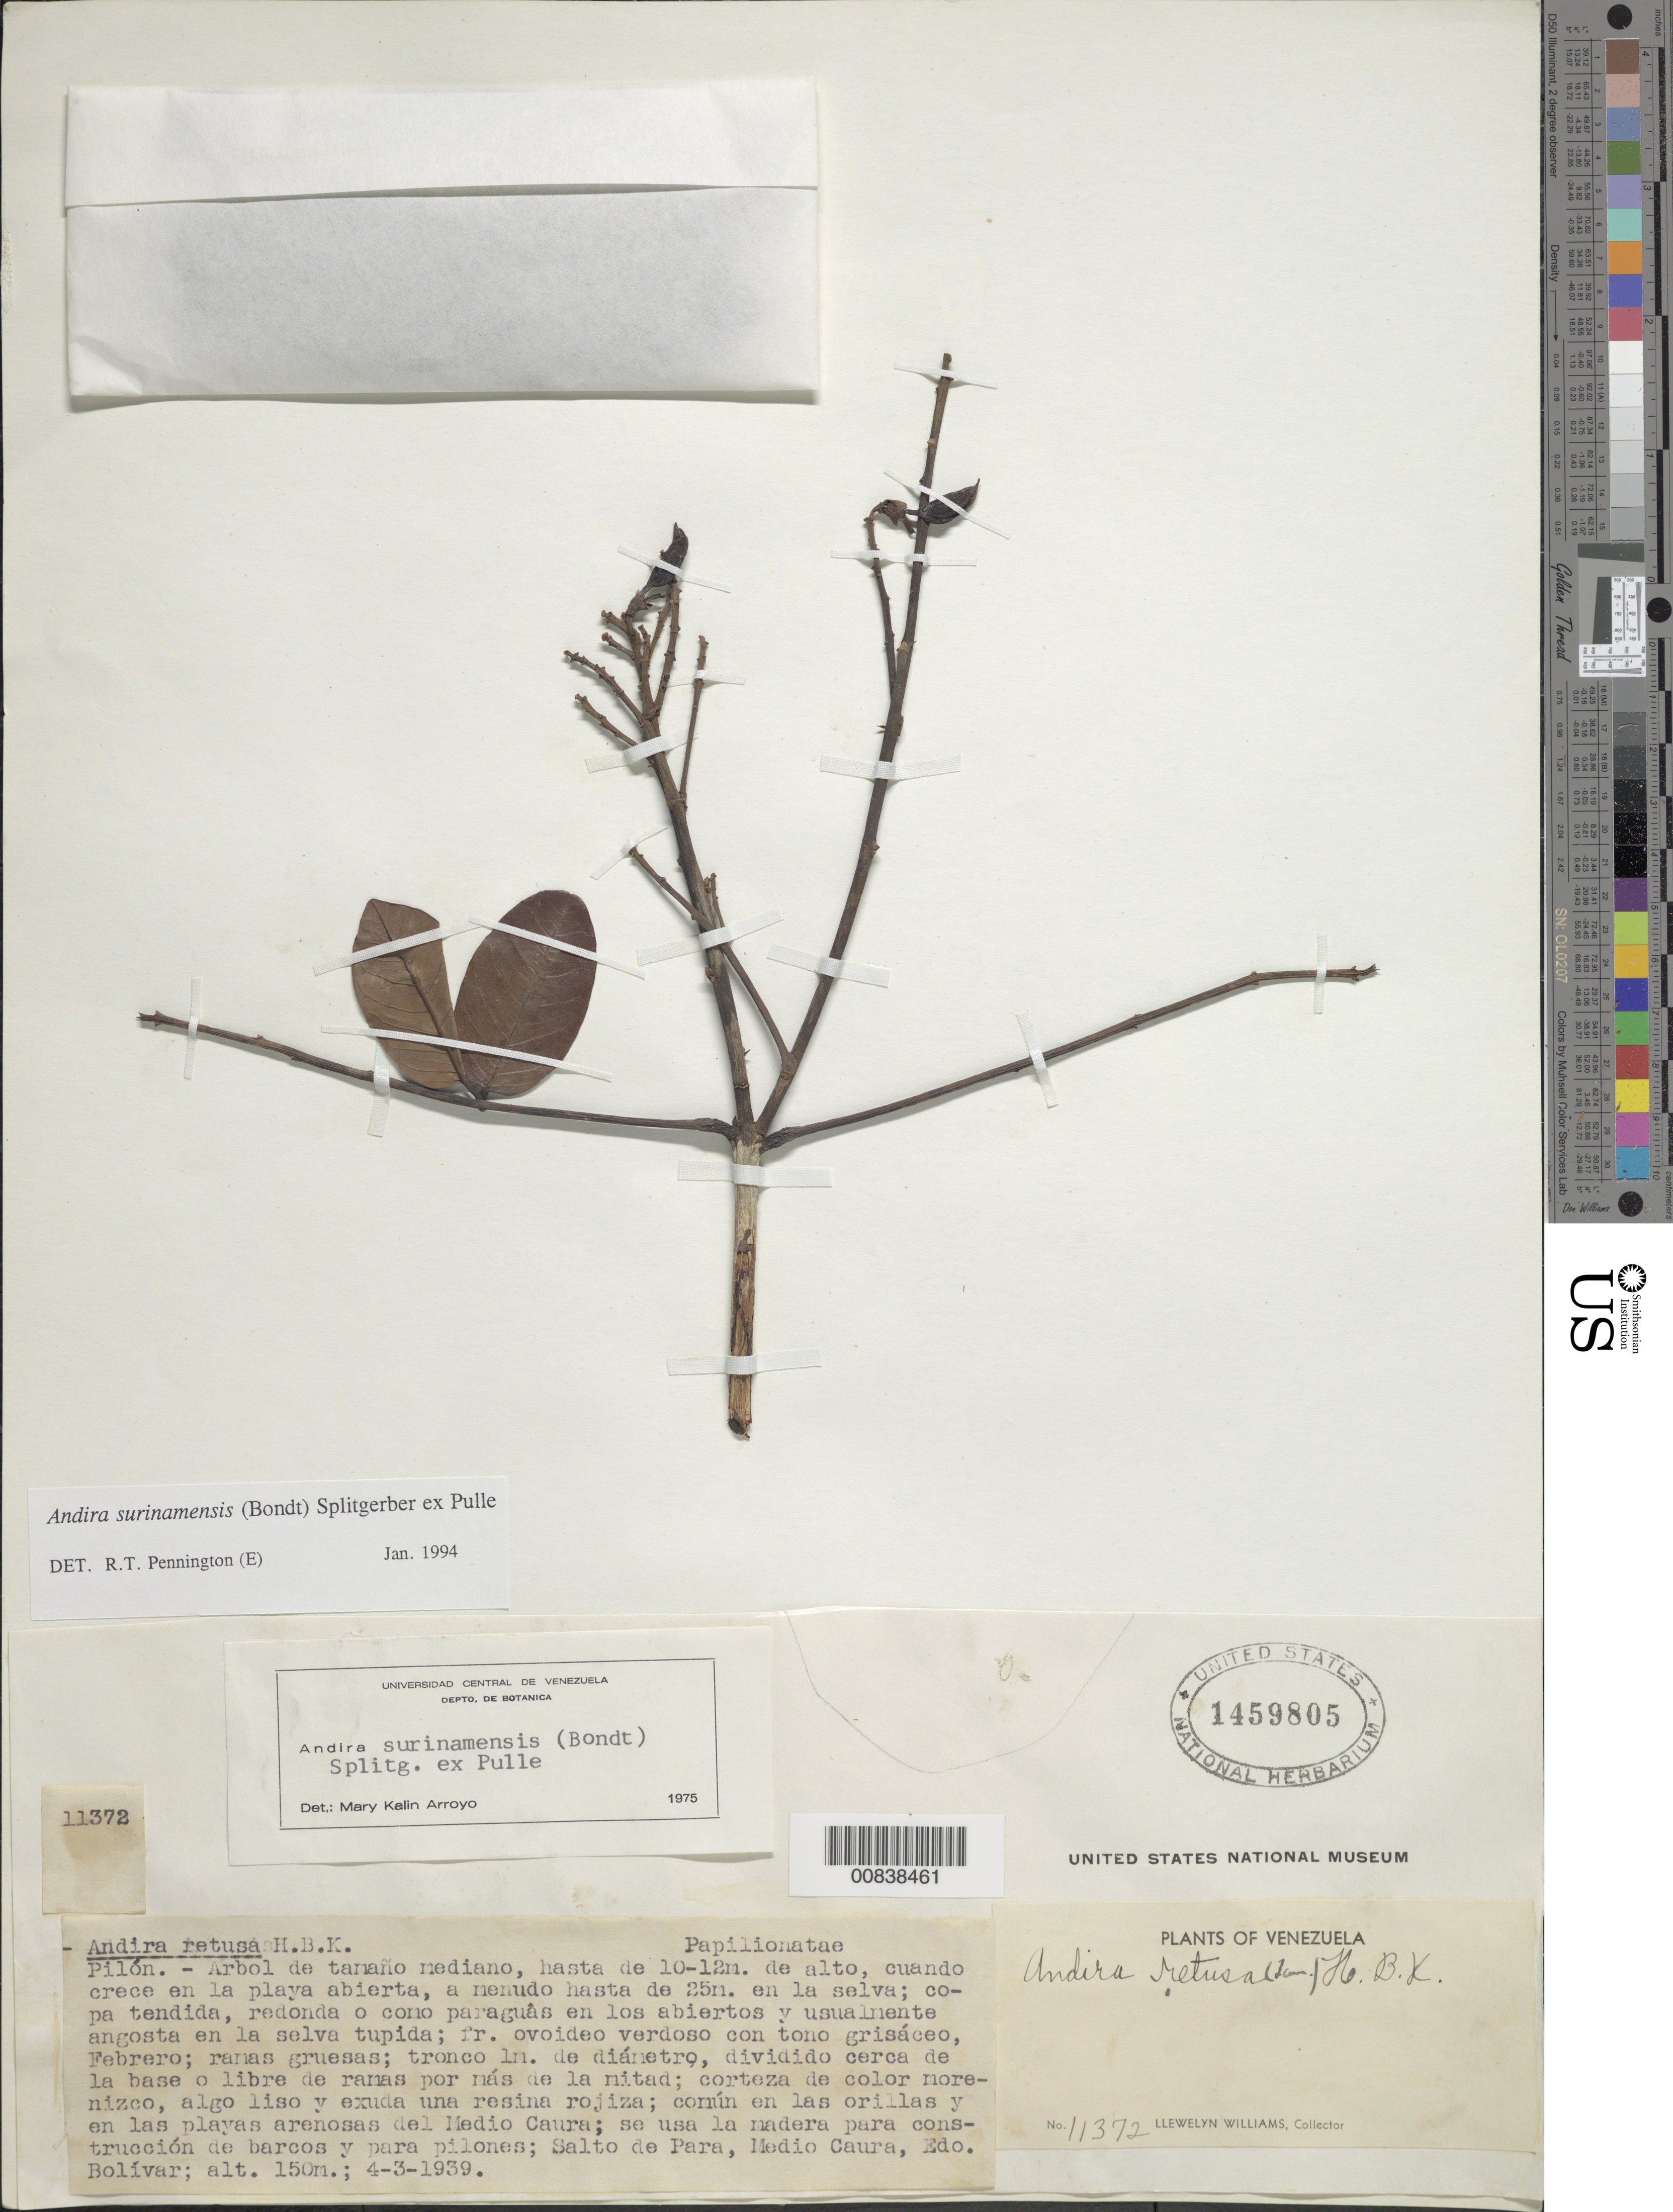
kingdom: Plantae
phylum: Tracheophyta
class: Magnoliopsida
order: Fabales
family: Fabaceae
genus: Andira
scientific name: Andira surinamensis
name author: (Bondt) Splitg. ex Amshoff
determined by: Pennington, R. T., (E), Royal Botanic Gardens (Edinburgh) (UNITED KINGDOM)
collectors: Ll. Williams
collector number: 11372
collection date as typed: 4-Mar-39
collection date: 1939-03-04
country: Venezuela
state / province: Bolívar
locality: Salto de Para, Medio Caura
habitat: Cuando crece en la playa abierta, a menuda hasta de 25m en la selva; en las orillas y en las playas arenosas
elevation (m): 200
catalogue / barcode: US 1459805